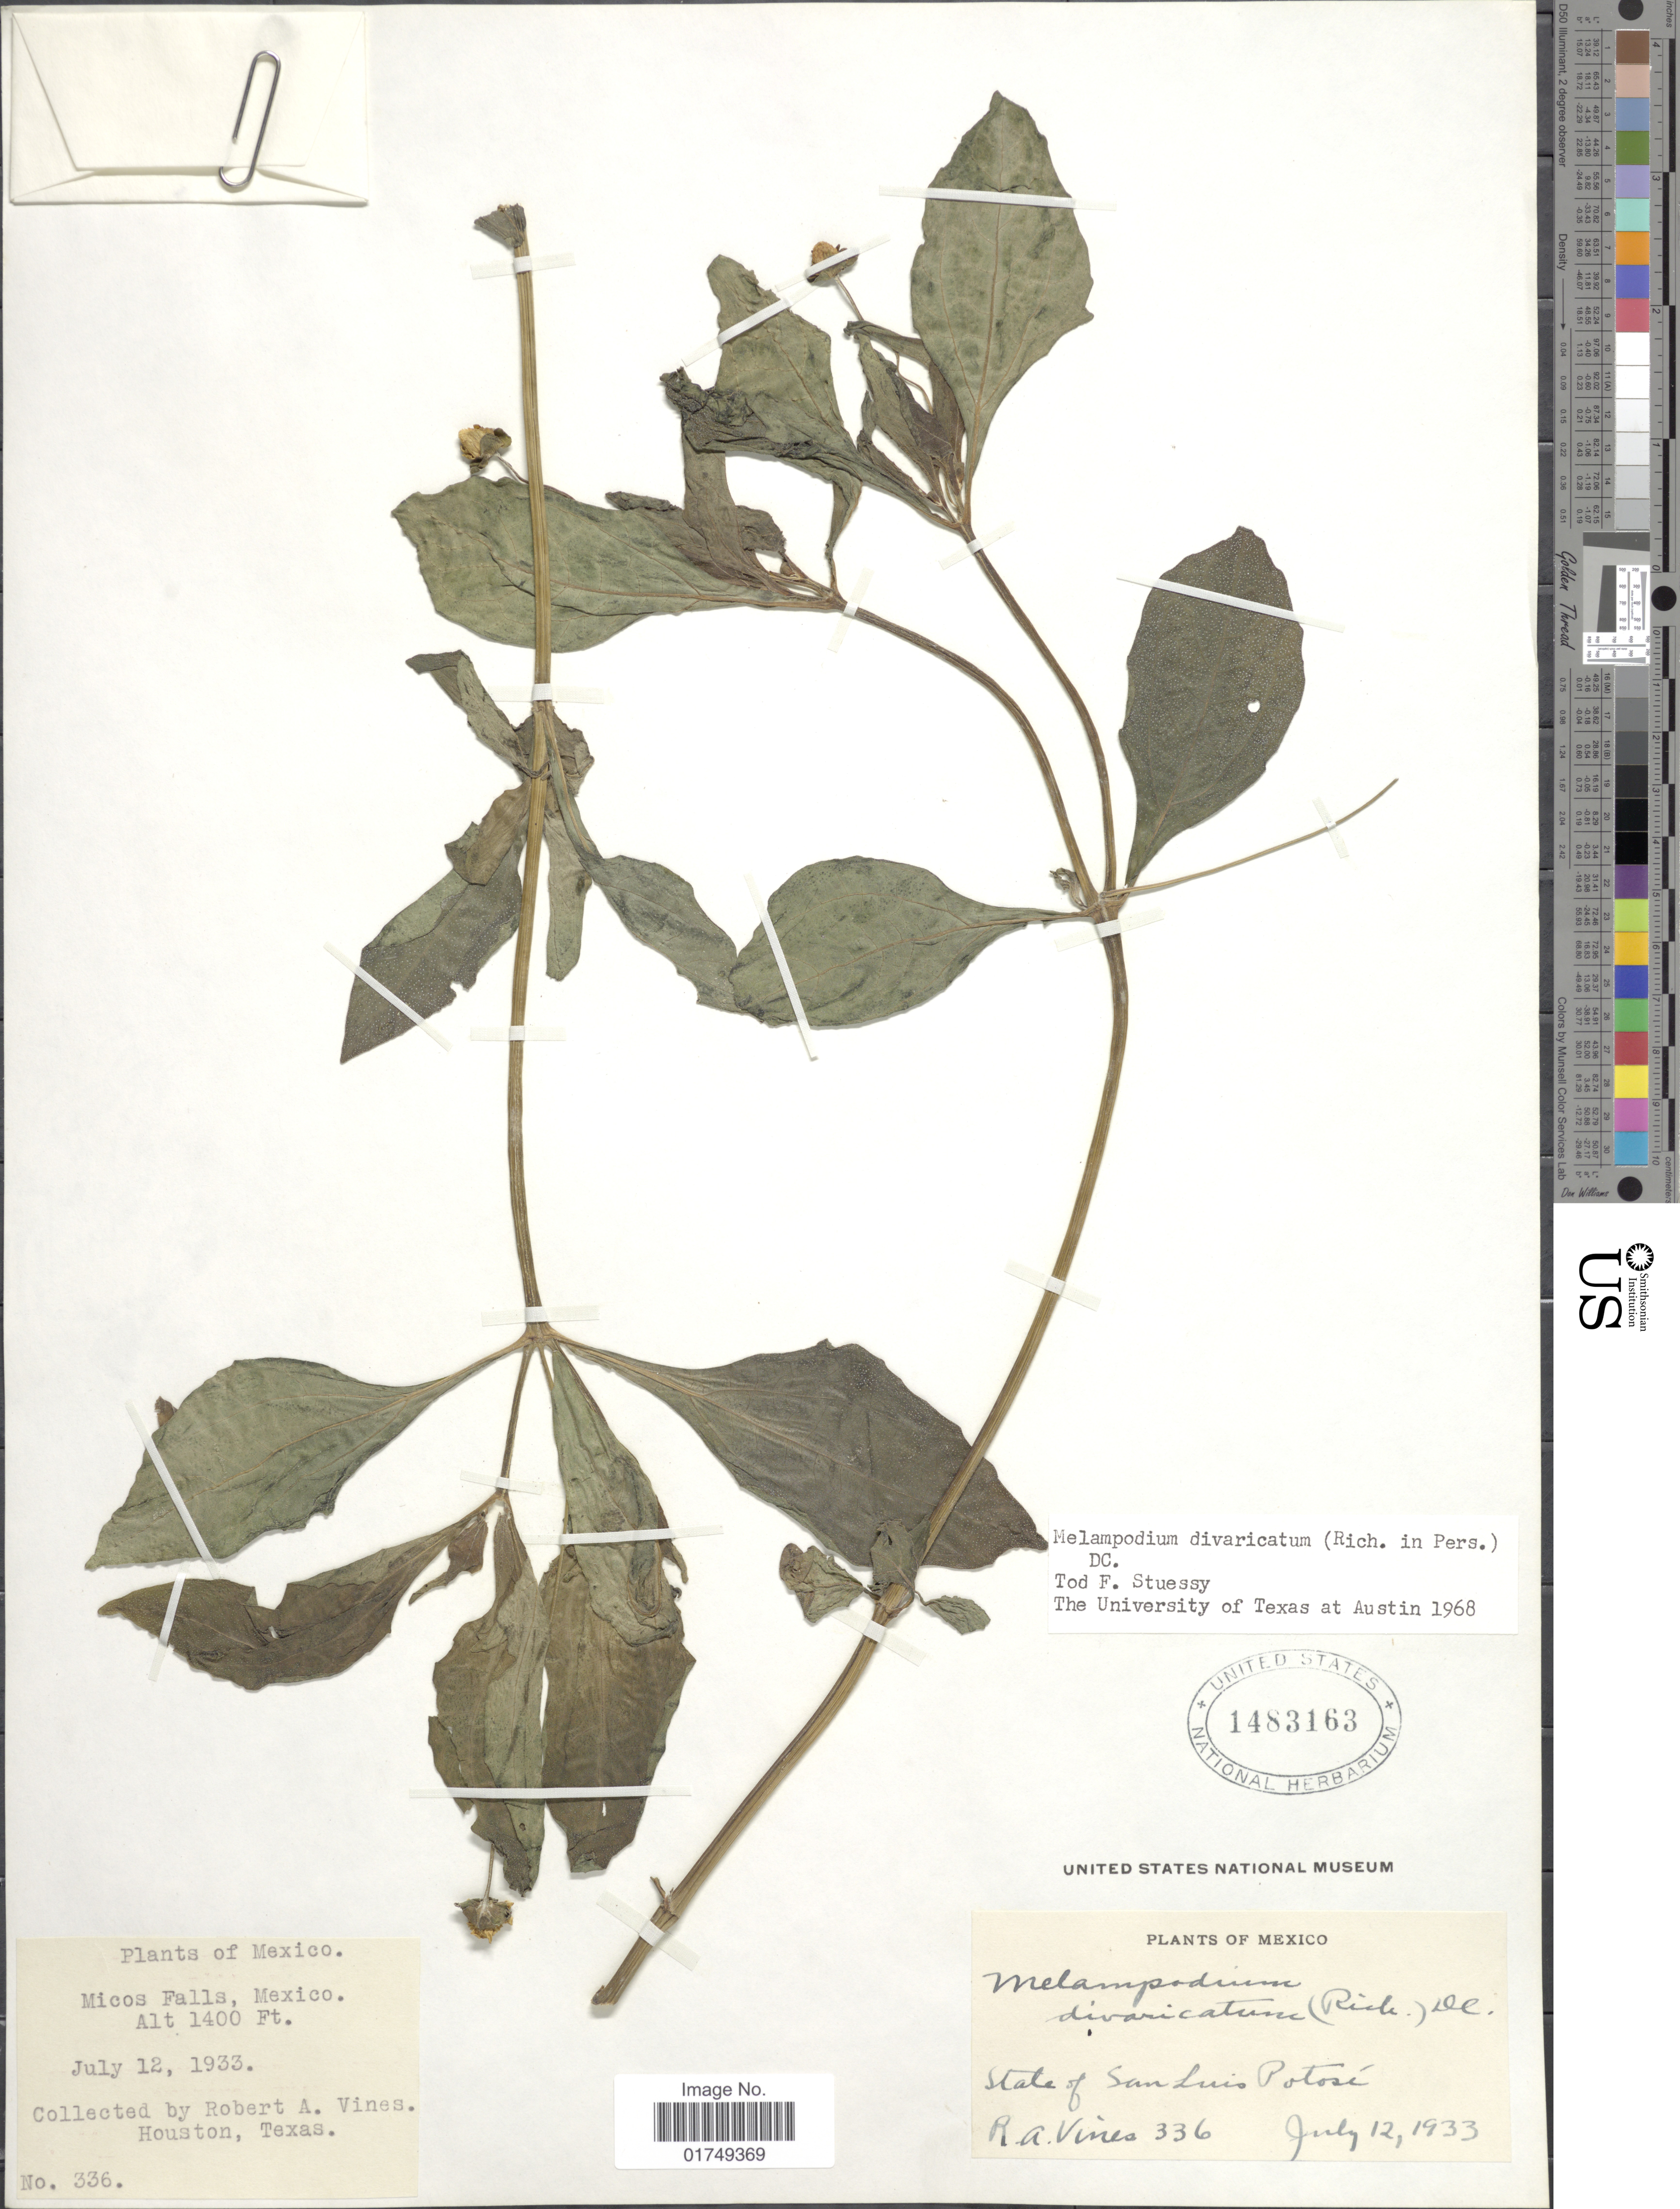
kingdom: Plantae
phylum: Tracheophyta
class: Magnoliopsida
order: Asterales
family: Asteraceae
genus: Melampodium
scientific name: Melampodium divaricatum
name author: (Rich.) DC.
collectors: R. Vines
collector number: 336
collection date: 1933-07-12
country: Mexico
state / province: San Luis Potosí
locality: Micos Falls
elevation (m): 427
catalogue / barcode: US 1483163